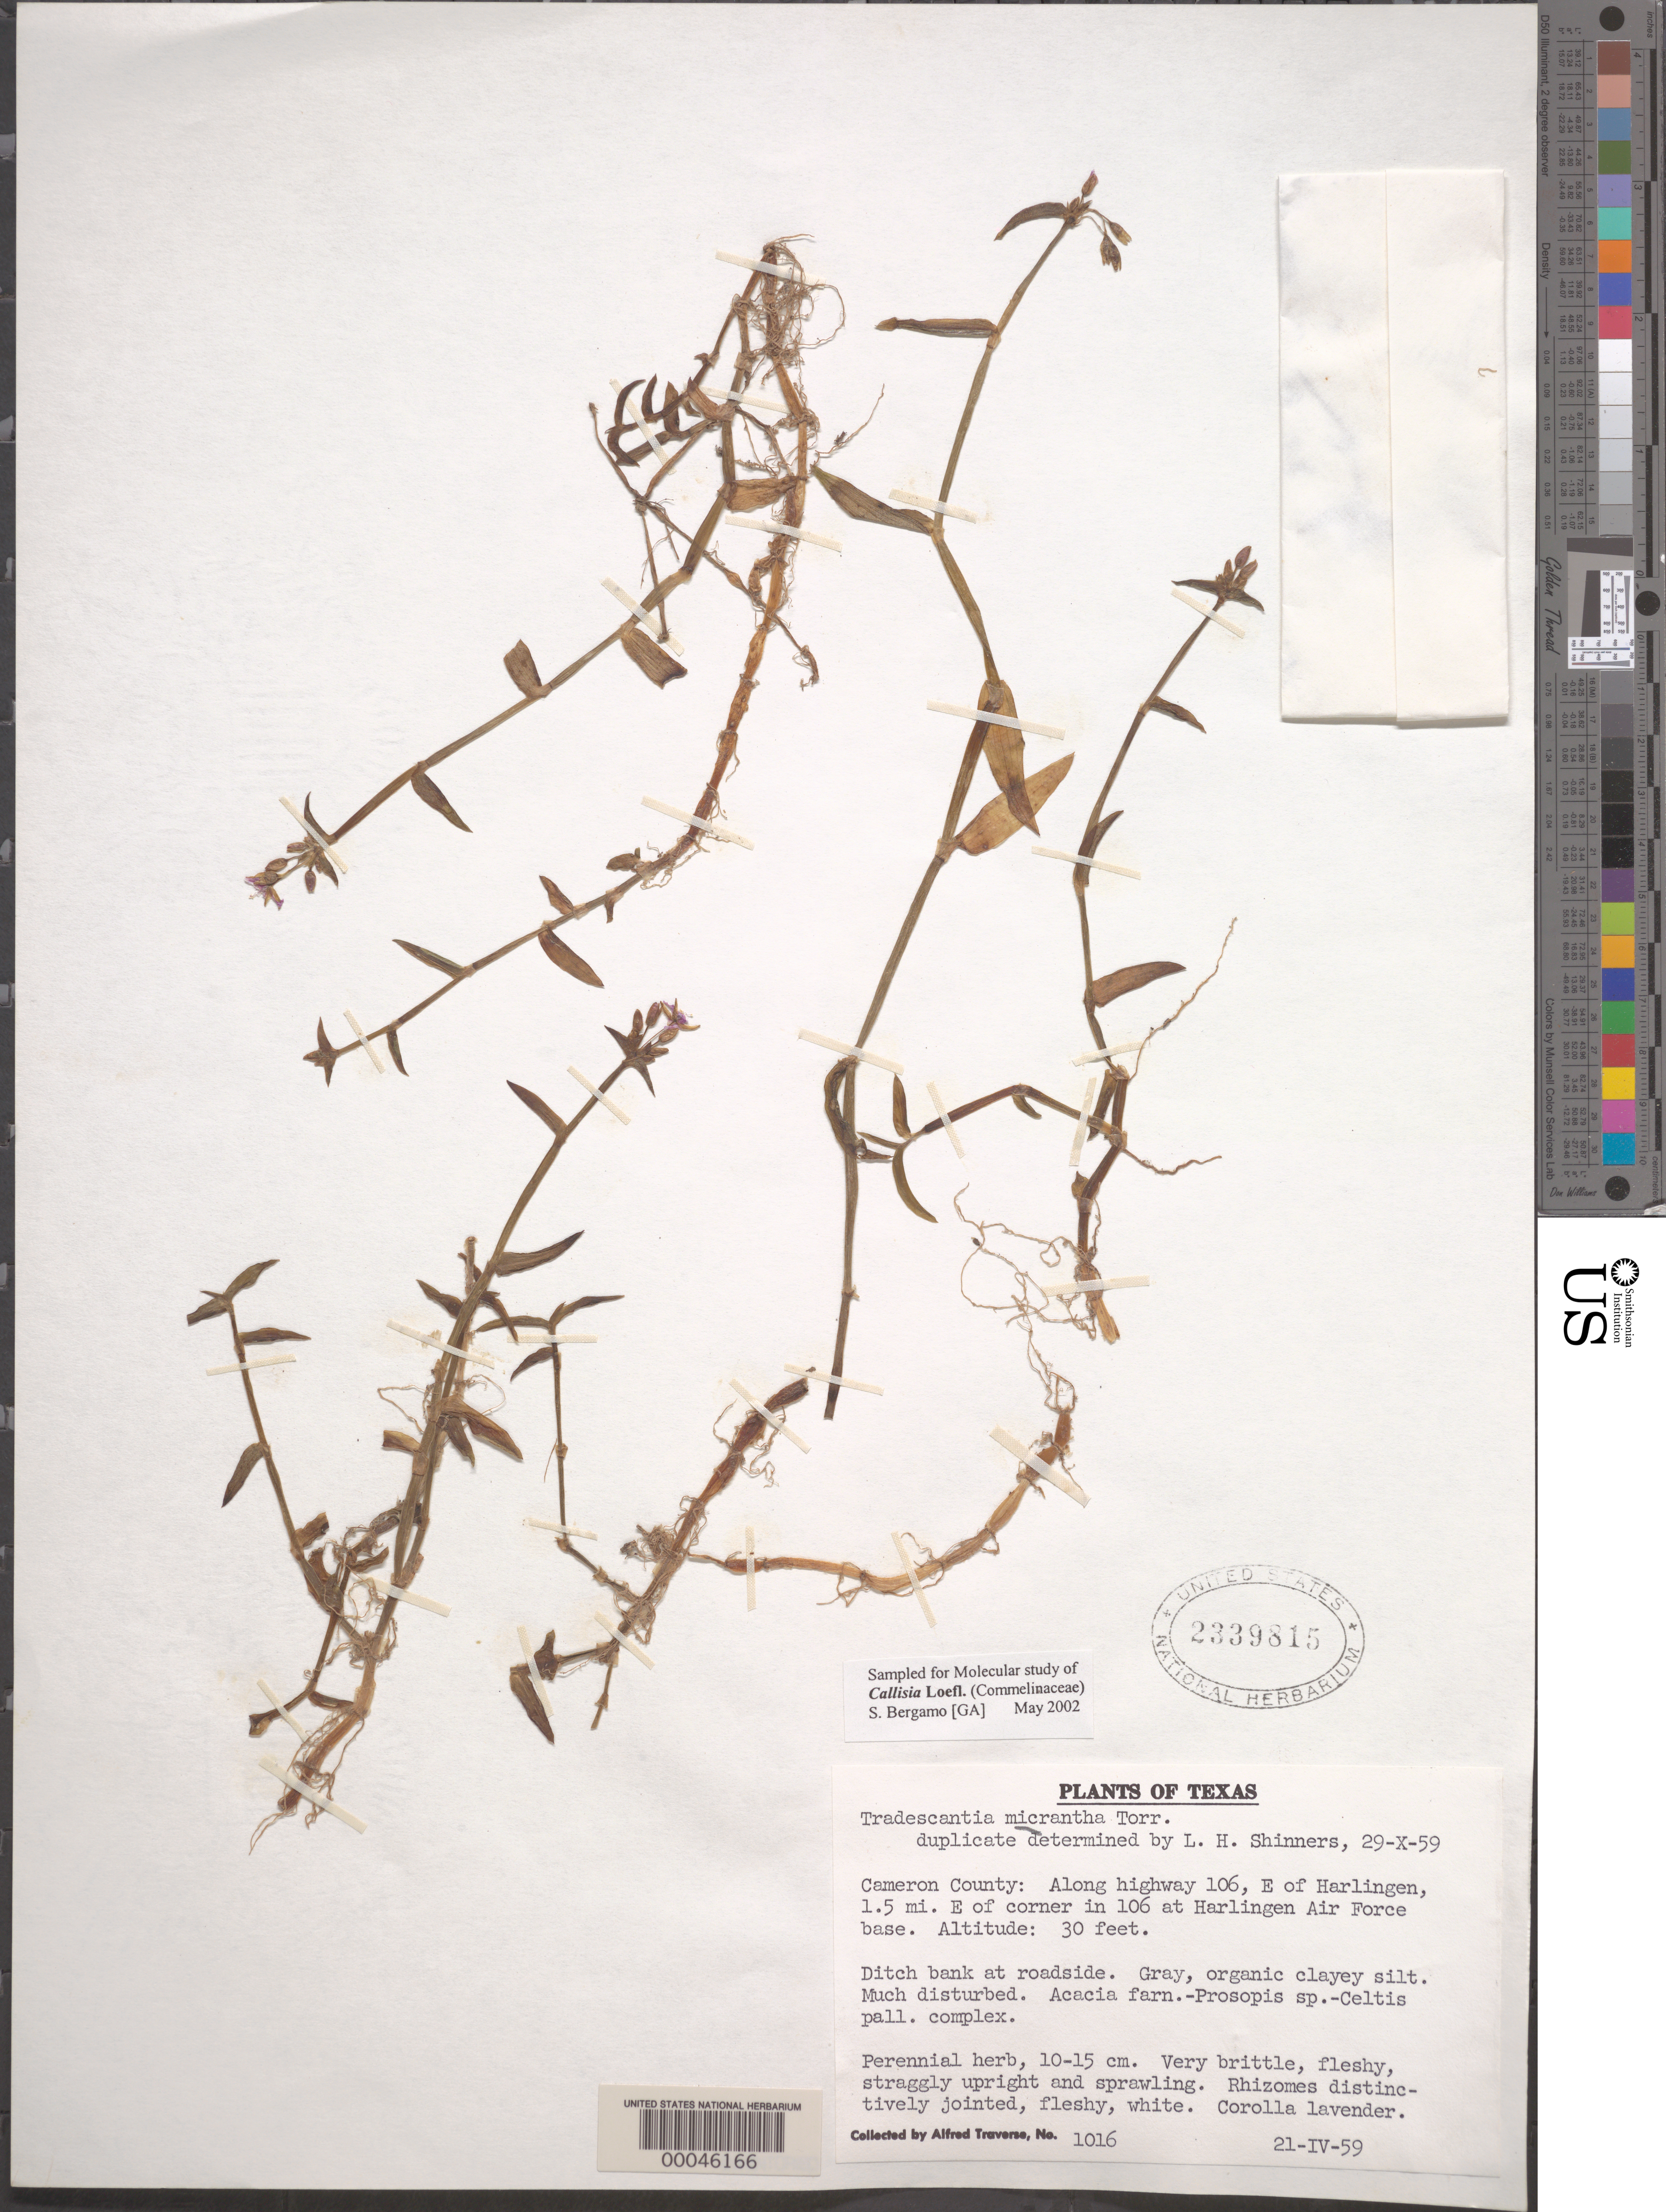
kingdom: Plantae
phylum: Tracheophyta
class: Liliopsida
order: Commelinales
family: Commelinaceae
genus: Callisia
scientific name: Callisia micrantha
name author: (Torr.) D.R. Hunt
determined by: Shinners, L. H.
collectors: A. Traverse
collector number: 1016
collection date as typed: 21 Apr 1959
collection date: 1959-04-21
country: United States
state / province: Texas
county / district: Cameron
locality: E of harlingen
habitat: Roadside ditch, organic clayey soil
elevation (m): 9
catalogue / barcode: US 2339815